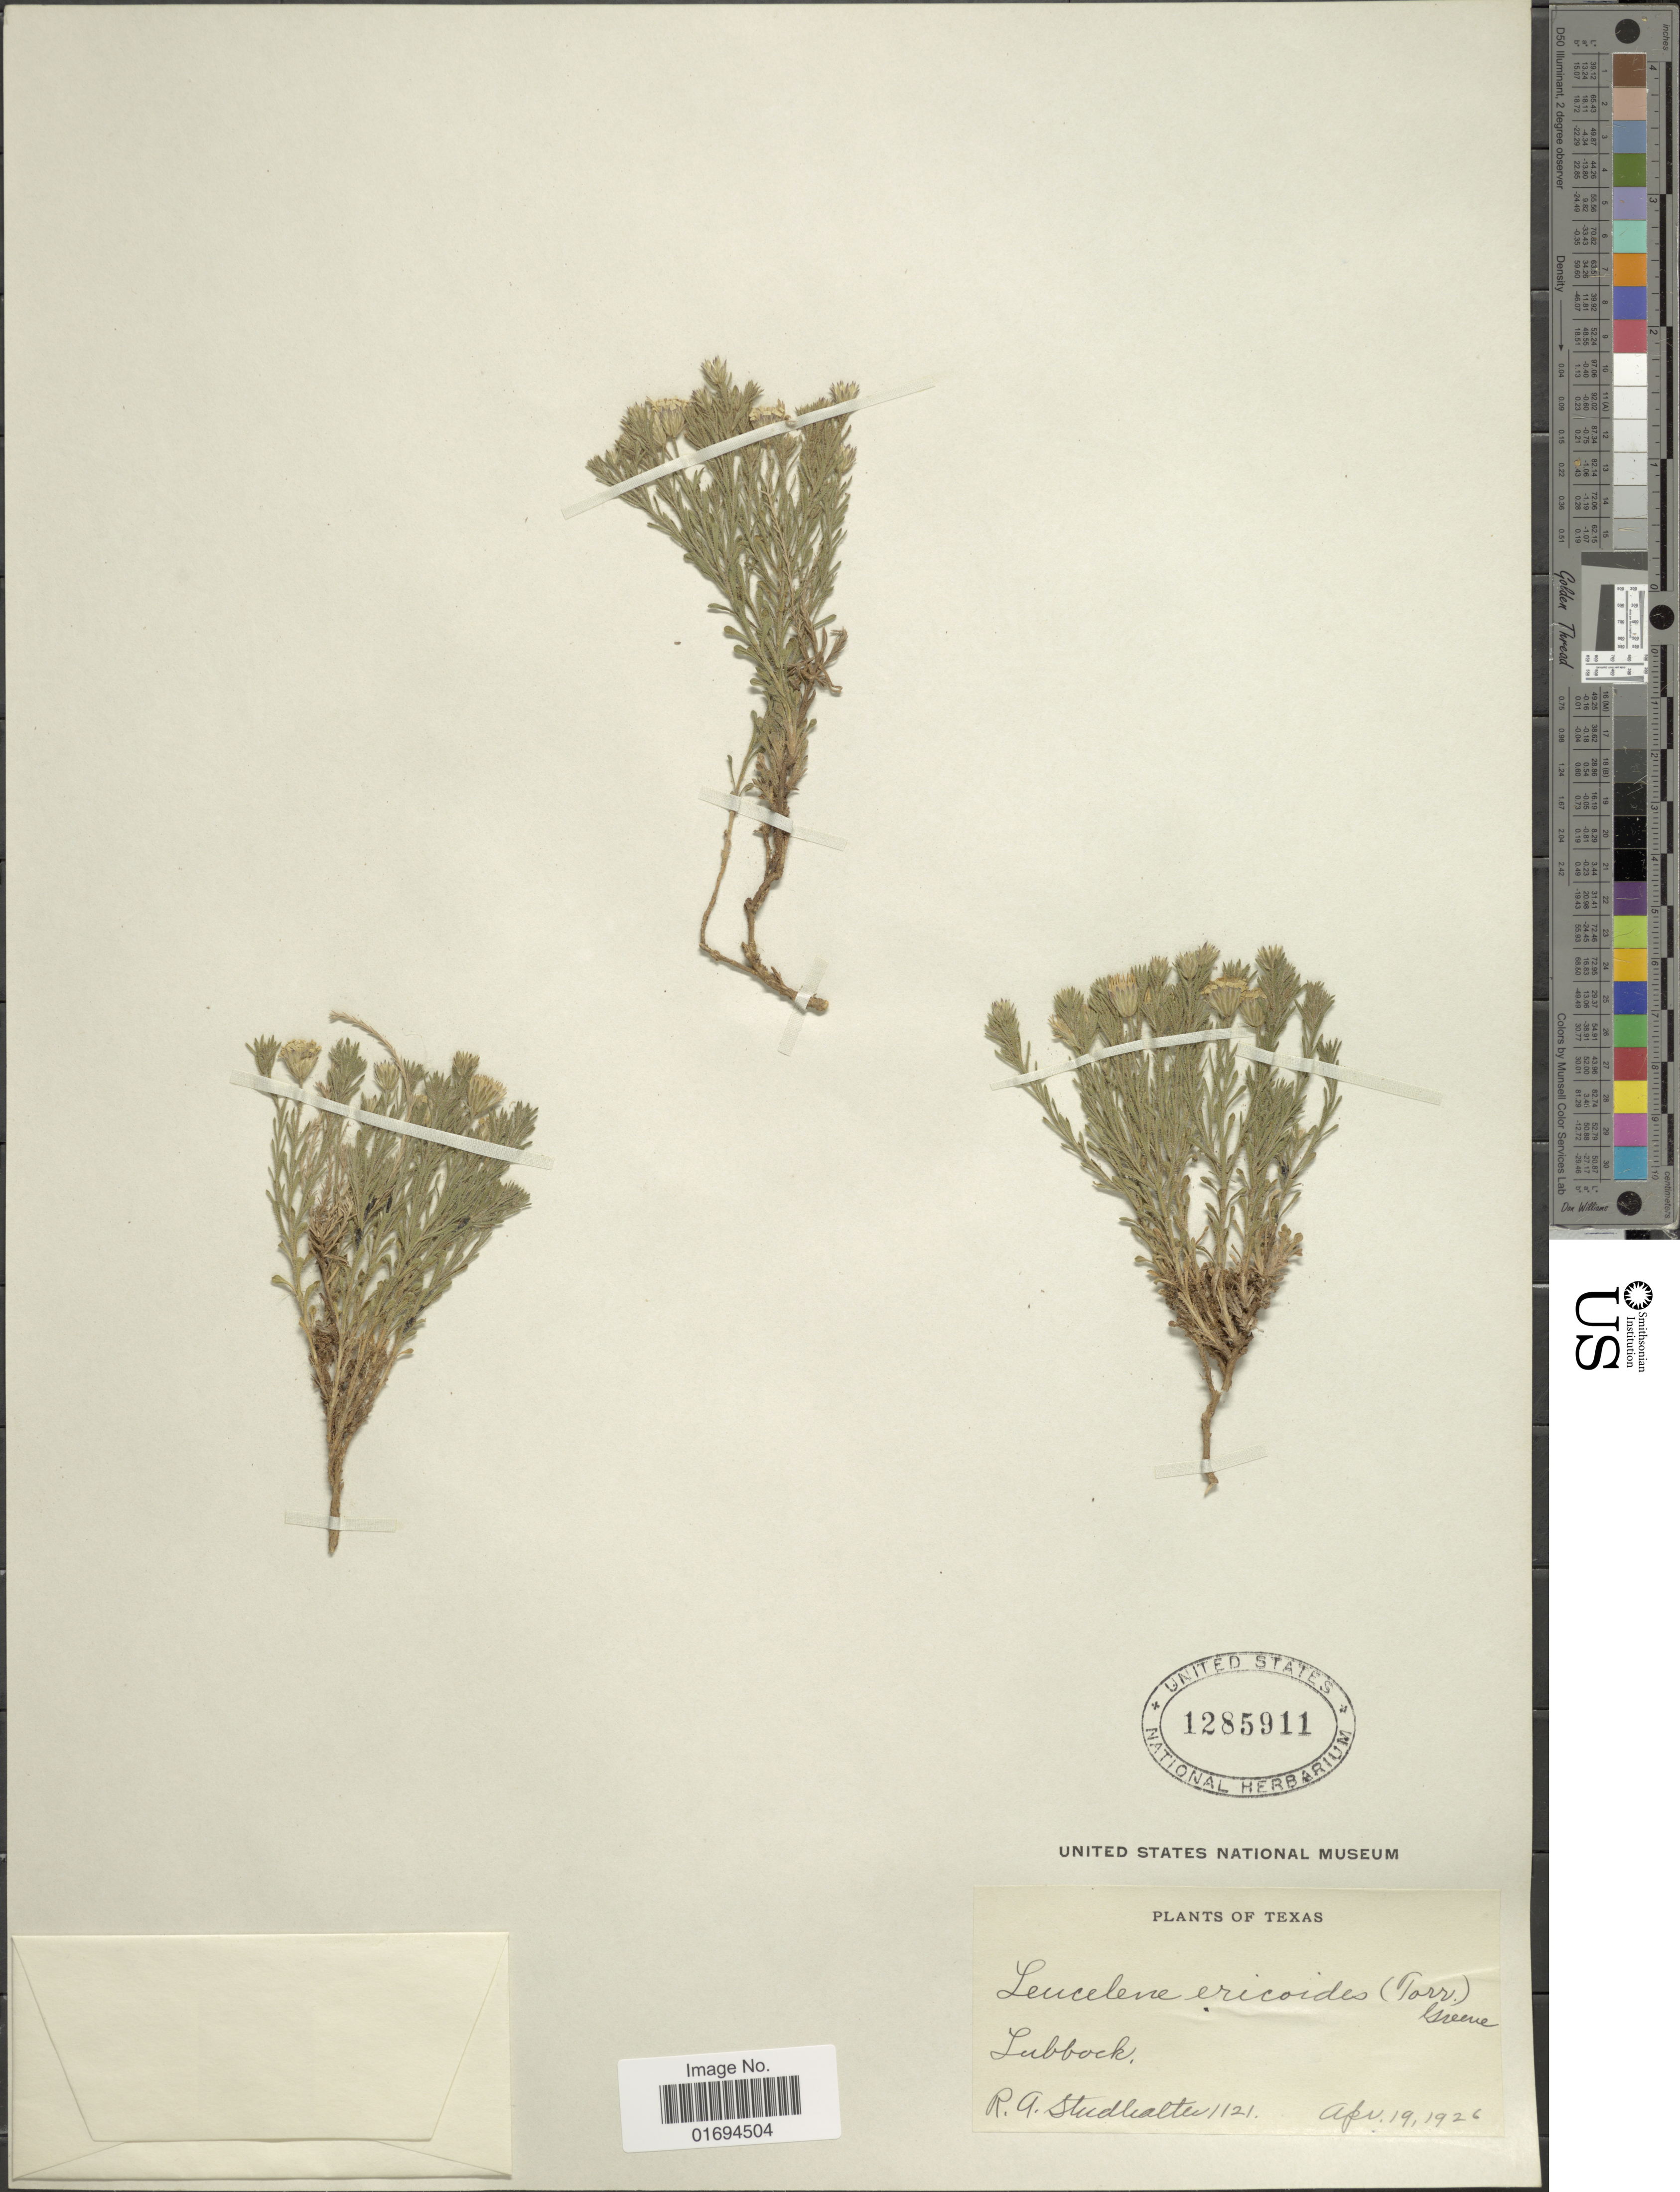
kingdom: Plantae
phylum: Tracheophyta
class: Magnoliopsida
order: Asterales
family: Asteraceae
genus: Chaetopappa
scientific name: Chaetopappa ericoides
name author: (Torr.) G.L. Nesom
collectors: R. Studlealter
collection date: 1926-04-19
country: United States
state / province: Texas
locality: Lubbock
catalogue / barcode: US 1285911